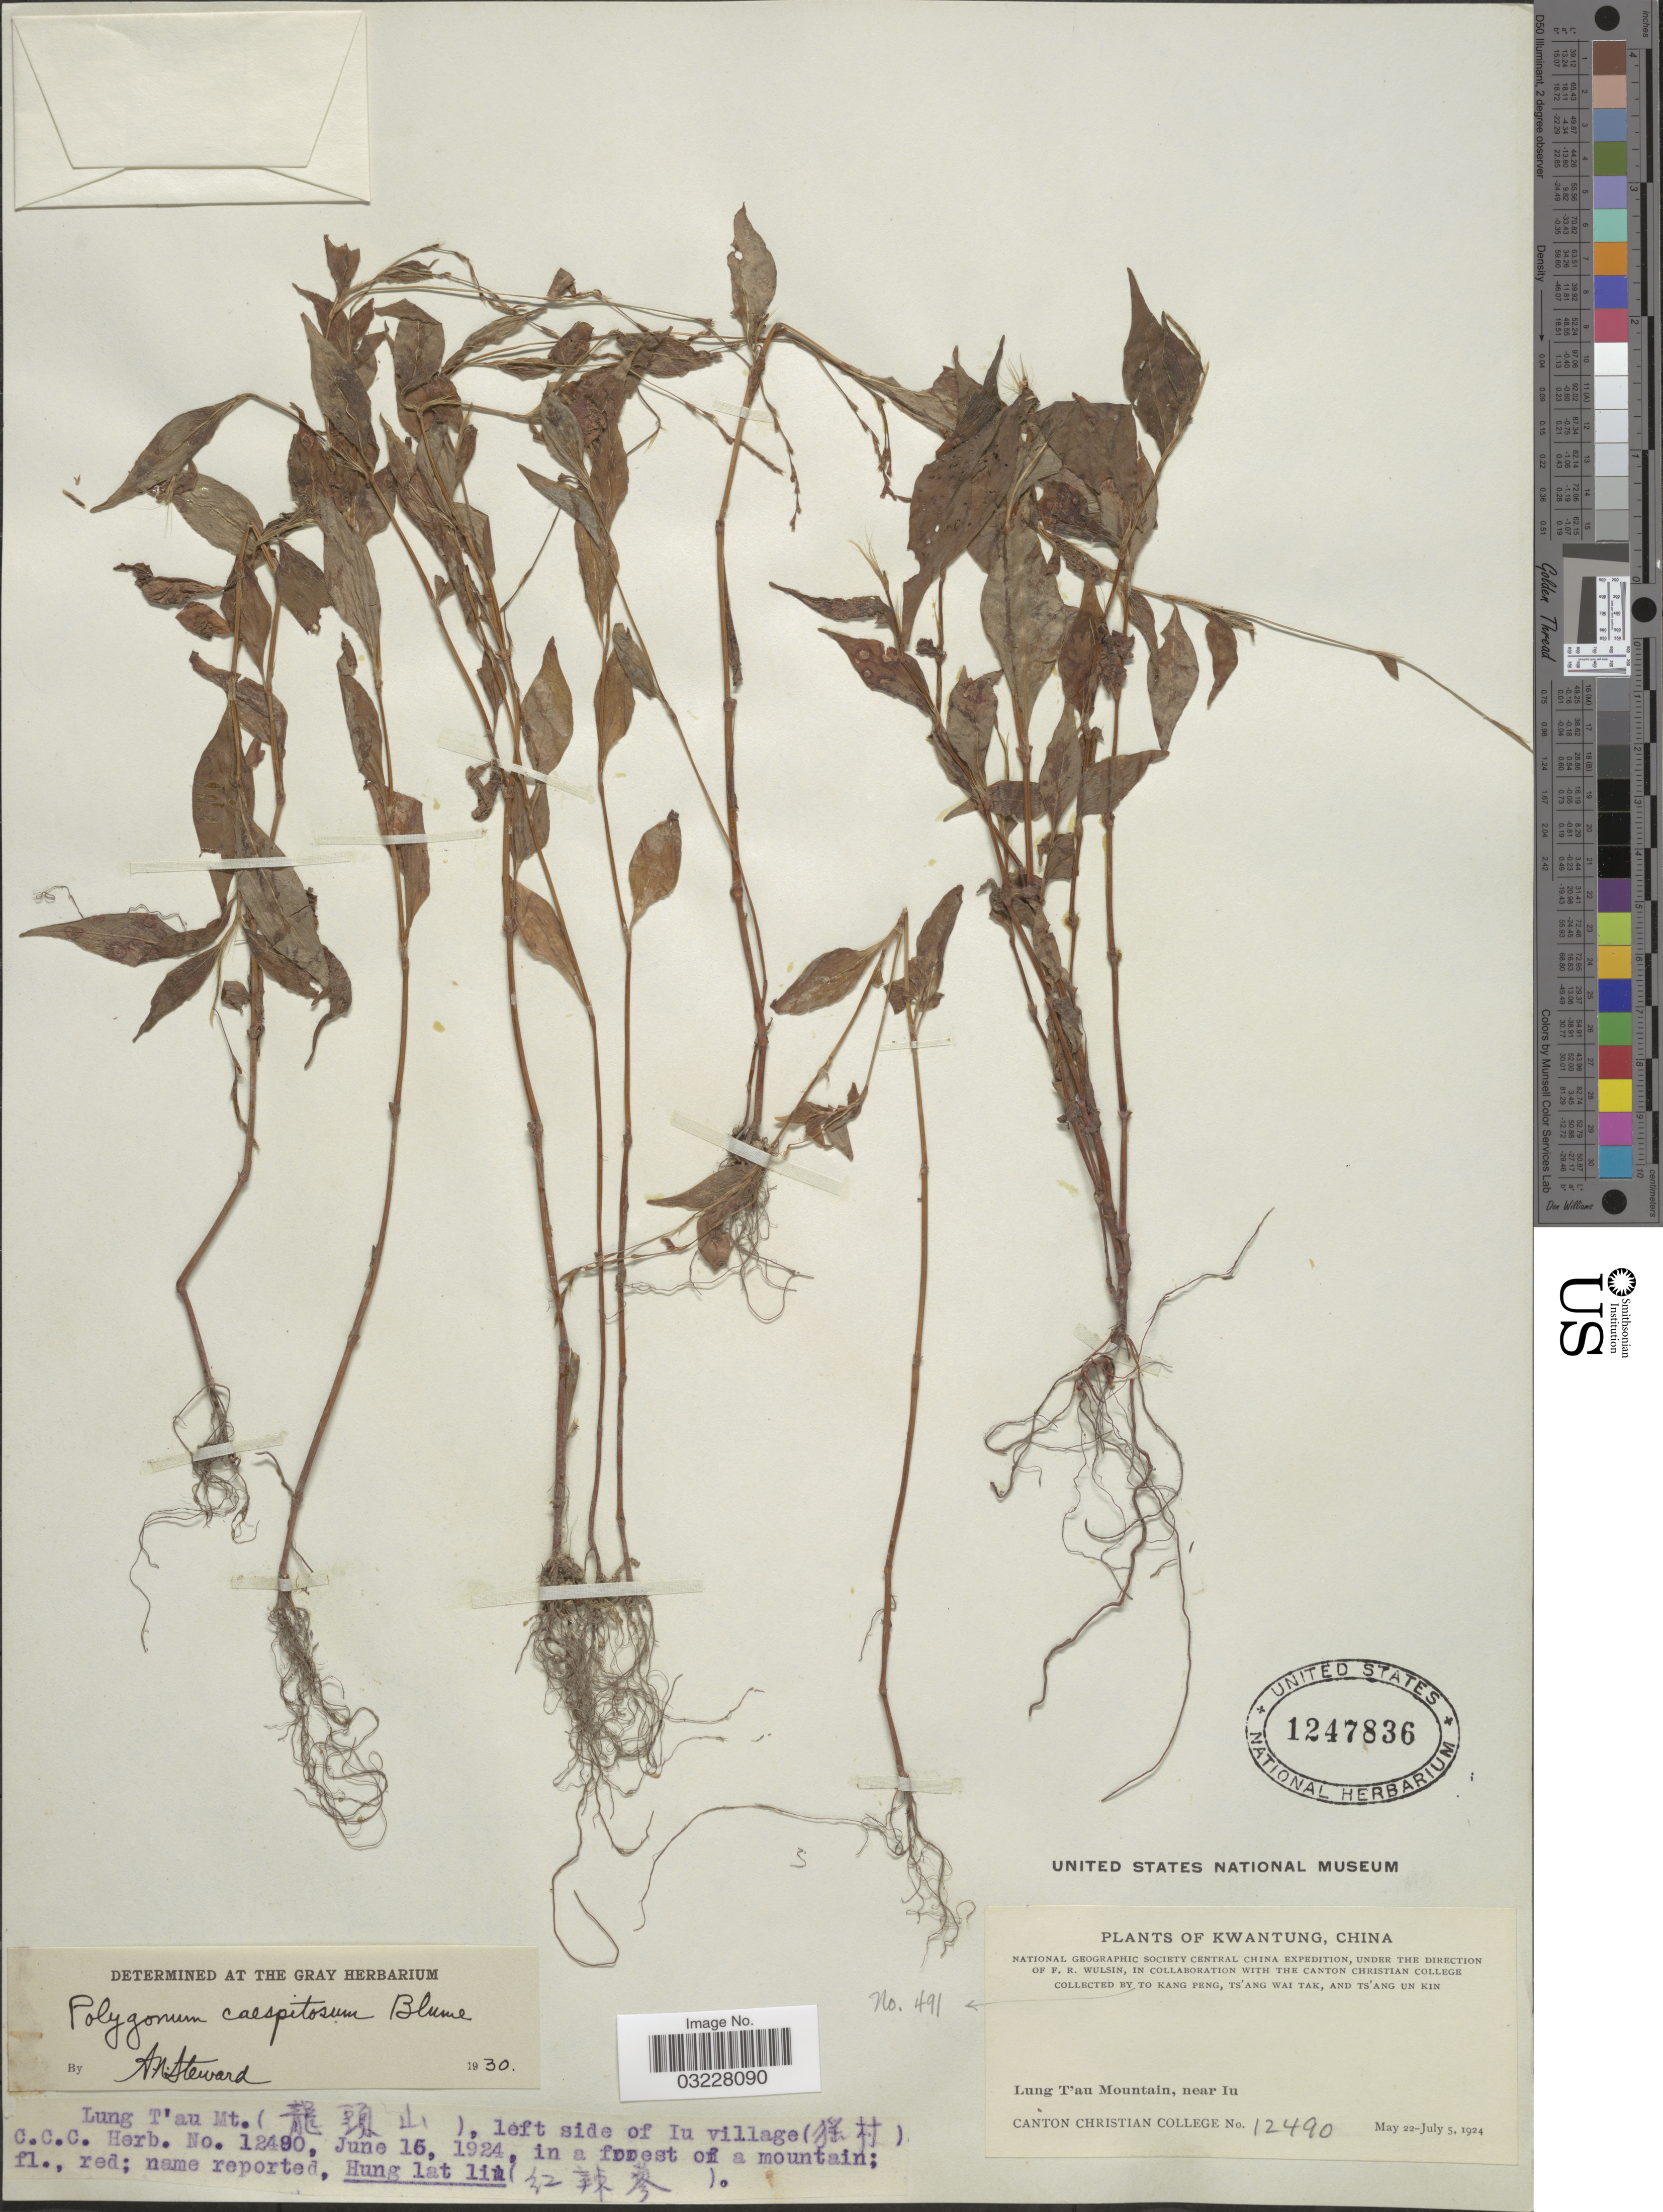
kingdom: Plantae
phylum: Tracheophyta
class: Magnoliopsida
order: Caryophyllales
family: Polygonaceae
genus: Polygonum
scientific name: Polygonum caespitosum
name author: Blume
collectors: Canton Christian College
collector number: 12490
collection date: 1924-06-16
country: China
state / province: Guangdong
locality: Kwangtung. Lung T'au Mt, left side of Iu village.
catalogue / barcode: US 1247836